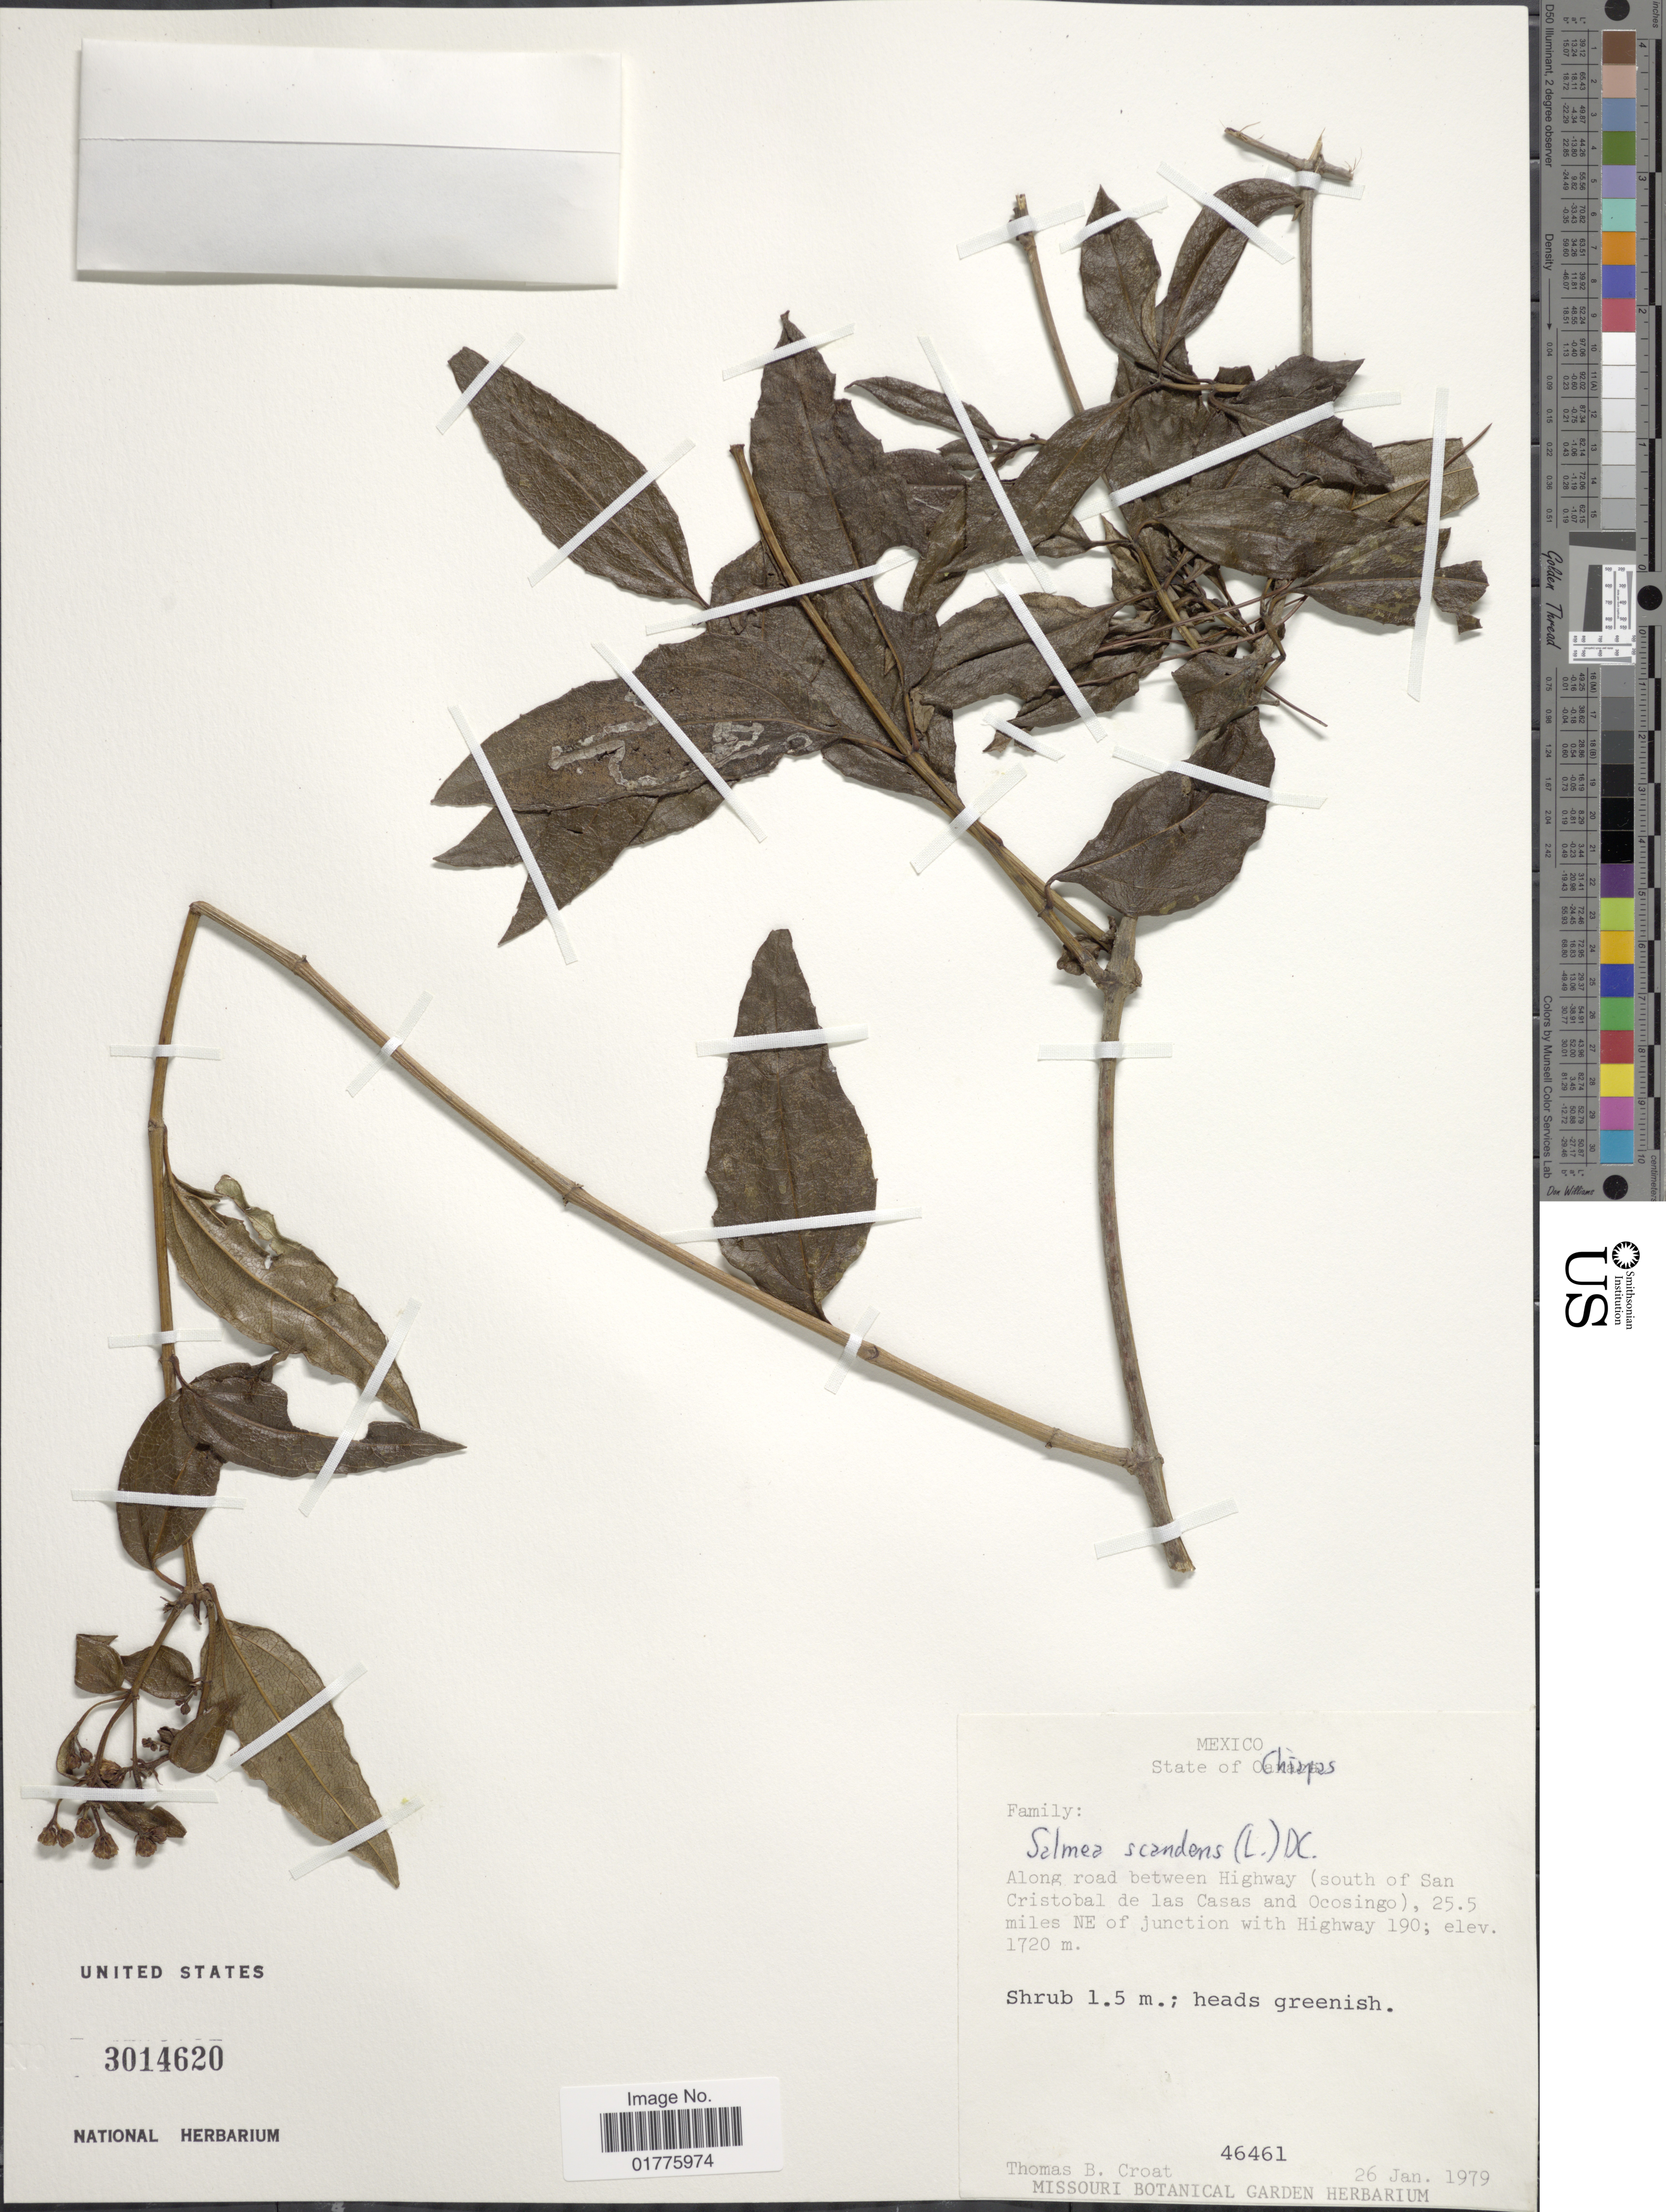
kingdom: Plantae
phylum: Tracheophyta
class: Magnoliopsida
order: Asterales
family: Asteraceae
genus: Salmea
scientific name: Salmea scandens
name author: (L.) DC.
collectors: T. B. Croat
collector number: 464461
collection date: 1979-01-26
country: Mexico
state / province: Chiapas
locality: Along road between Highway (south of San Cristobal de las Casas and Ocosingo), 25.5 miles NE of Junction with Highway 190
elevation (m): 1720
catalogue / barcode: US 3014620